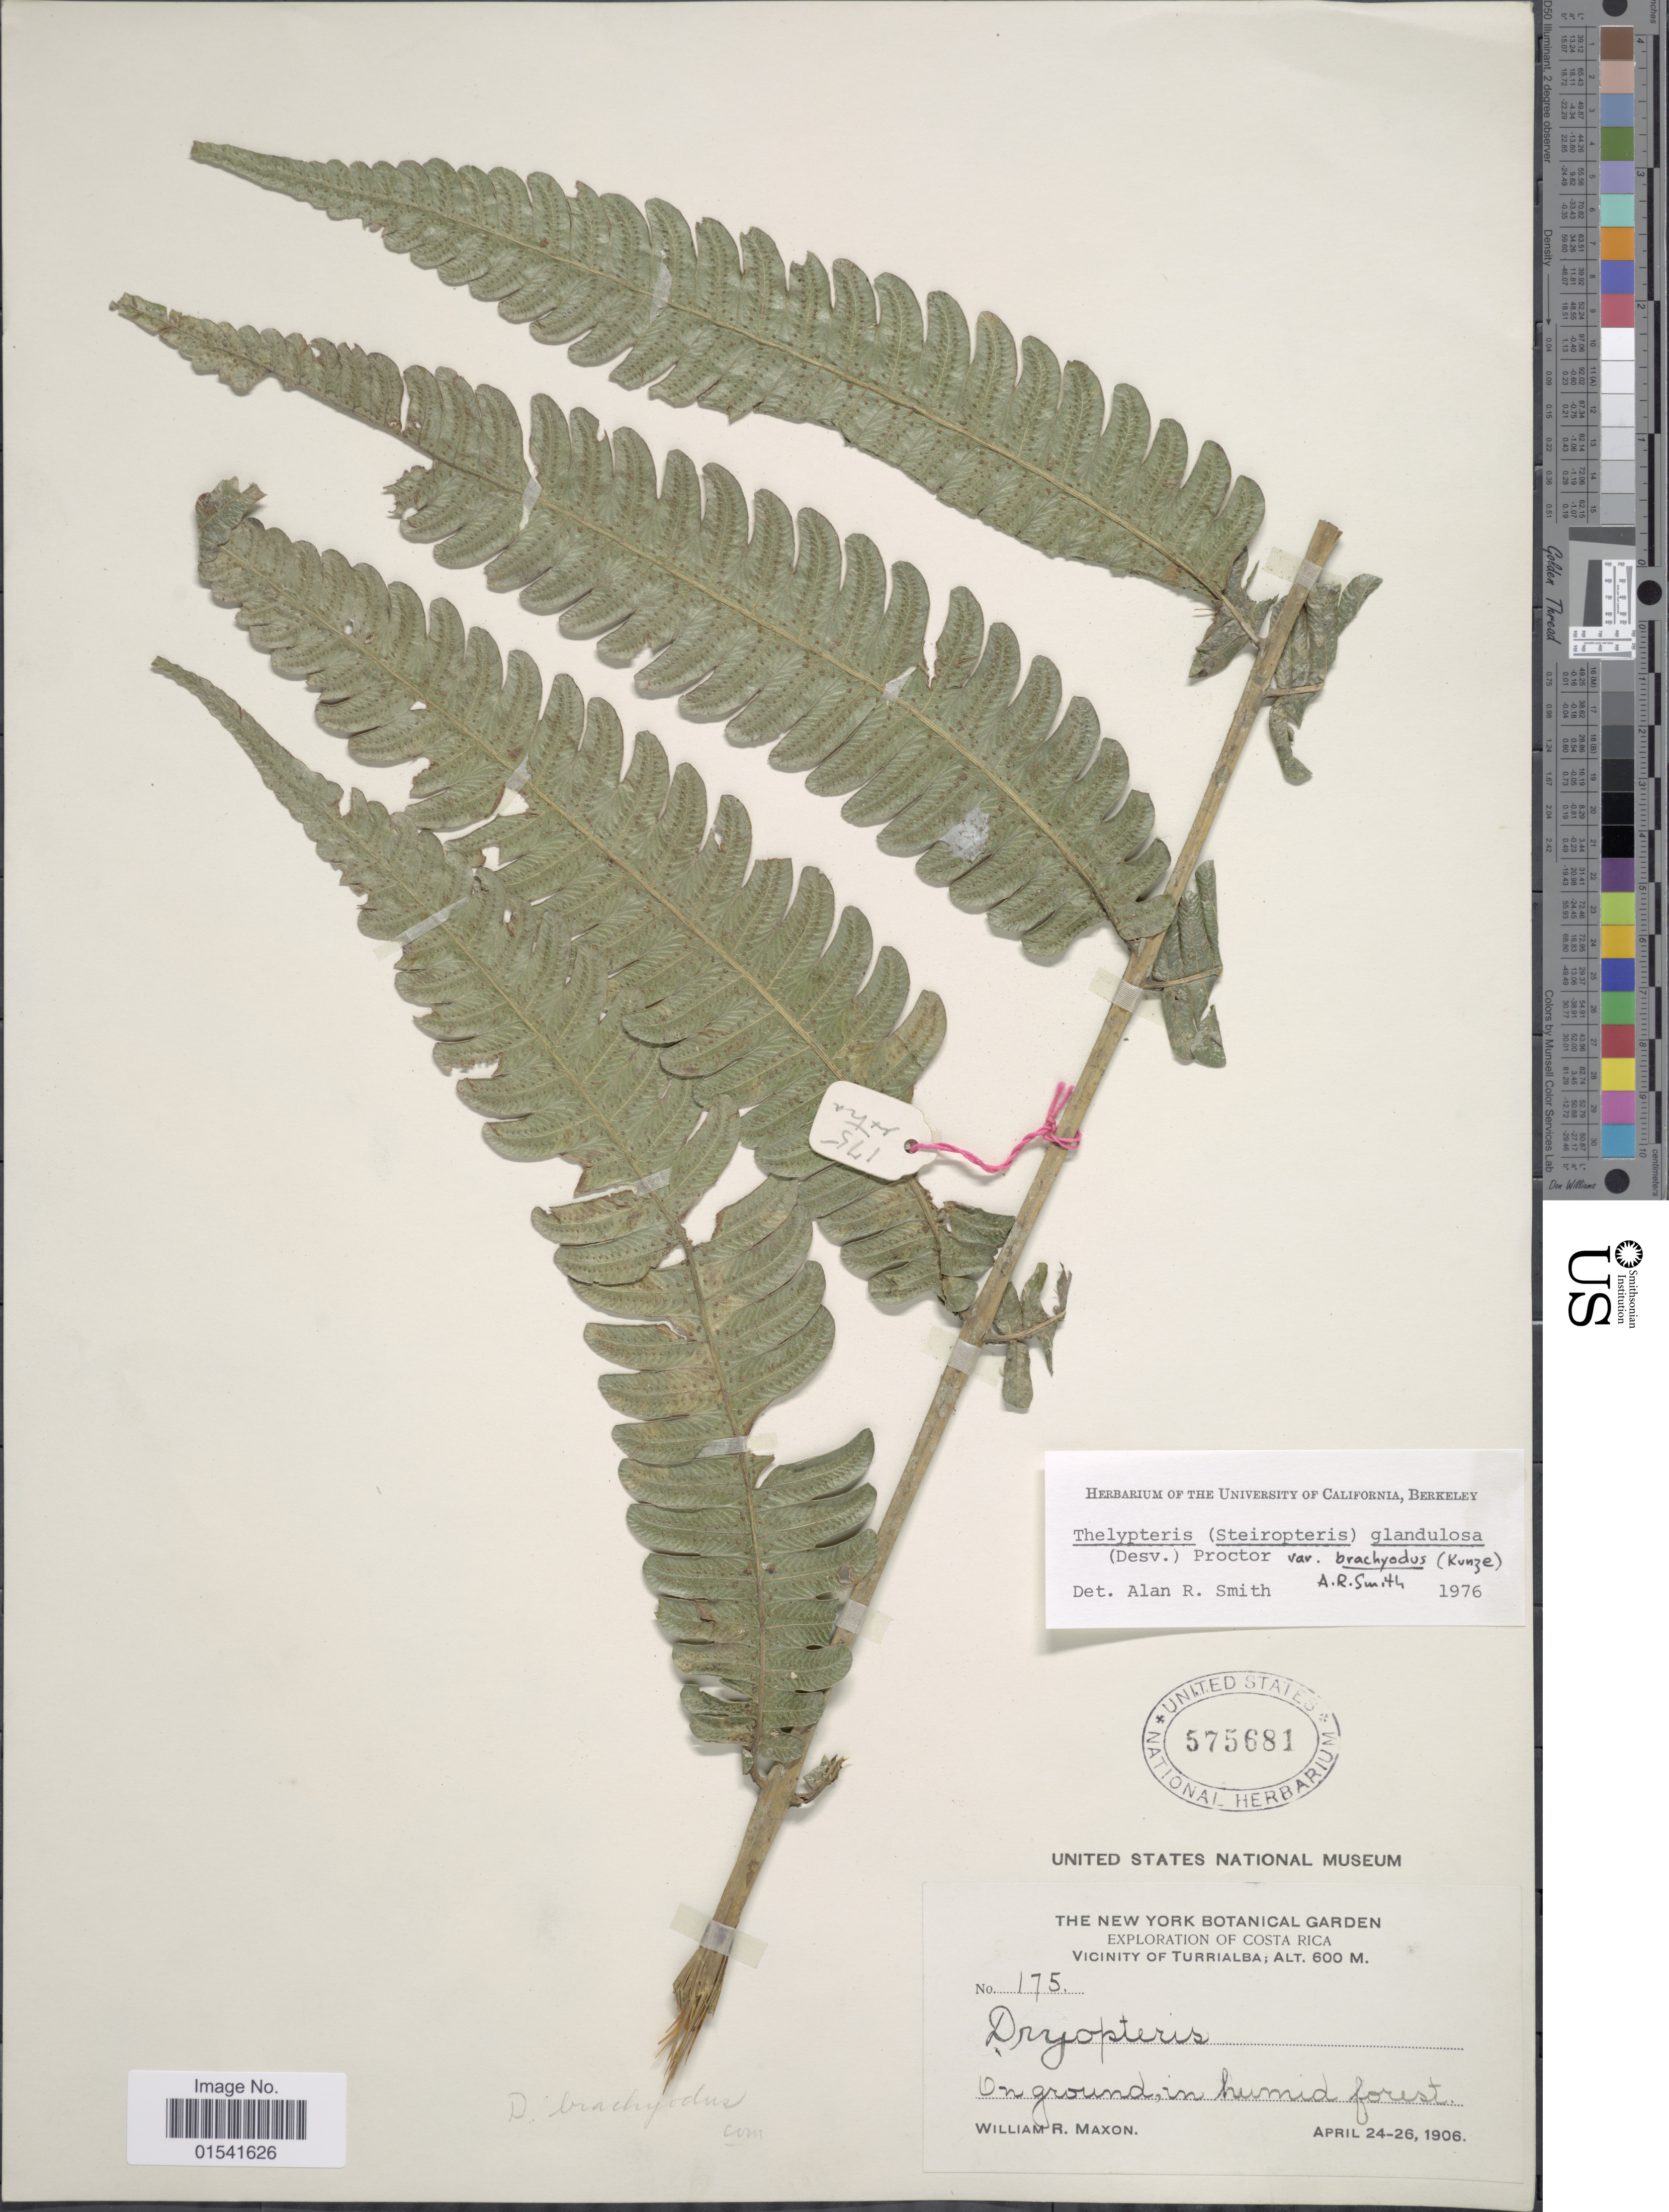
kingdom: Plantae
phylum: Tracheophyta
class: Polypodiopsida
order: Polypodiales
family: Thelypteridaceae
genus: Steiropteris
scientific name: Steiropteris glandulosa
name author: (Hook. f.) Pic. Serm.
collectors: W. R. Maxon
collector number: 175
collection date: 1906-04-24/1906-04-26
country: Costa Rica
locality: Vicinity of Turrialba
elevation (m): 600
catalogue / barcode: US 575681